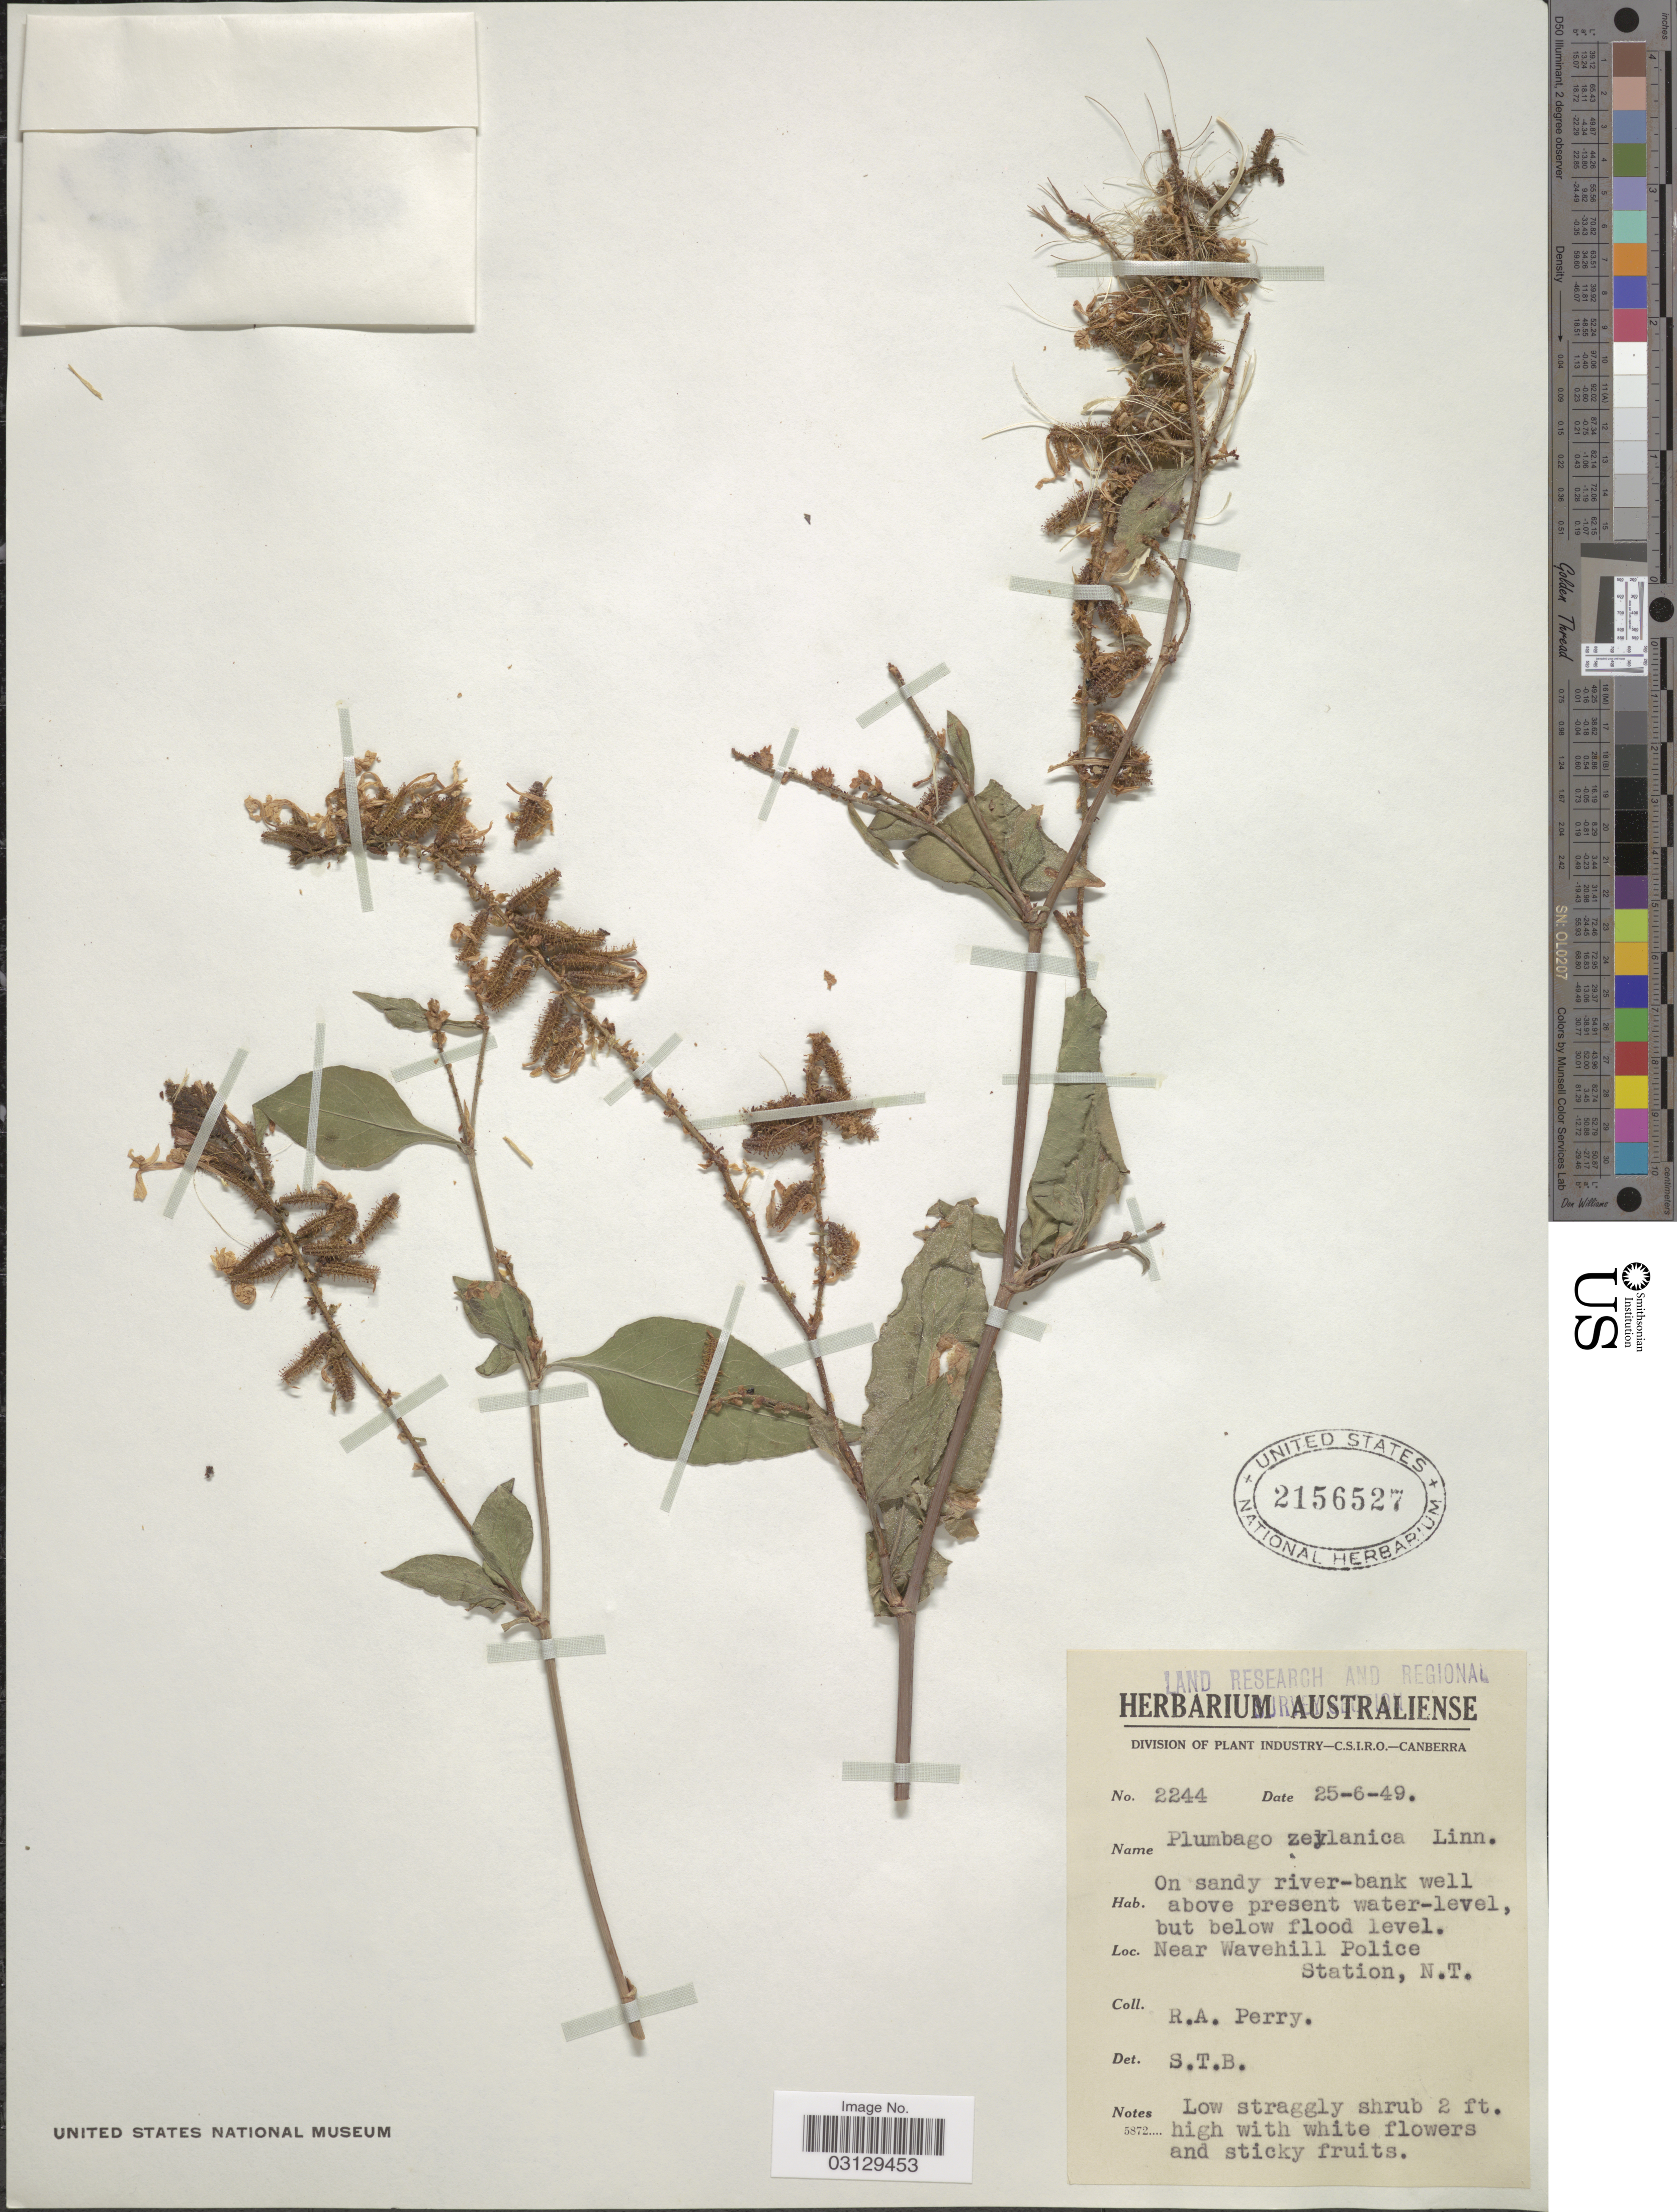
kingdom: Plantae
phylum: Tracheophyta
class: Magnoliopsida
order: Caryophyllales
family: Plumbaginaceae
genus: Plumbago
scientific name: Plumbago zeylanica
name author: L.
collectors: Perry, R. A.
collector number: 2244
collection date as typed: Transcribed d/m/y: 25/6/49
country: Canada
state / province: Northwest Territories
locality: Near Wavehill Police Station, N. T.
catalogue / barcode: US 2156527